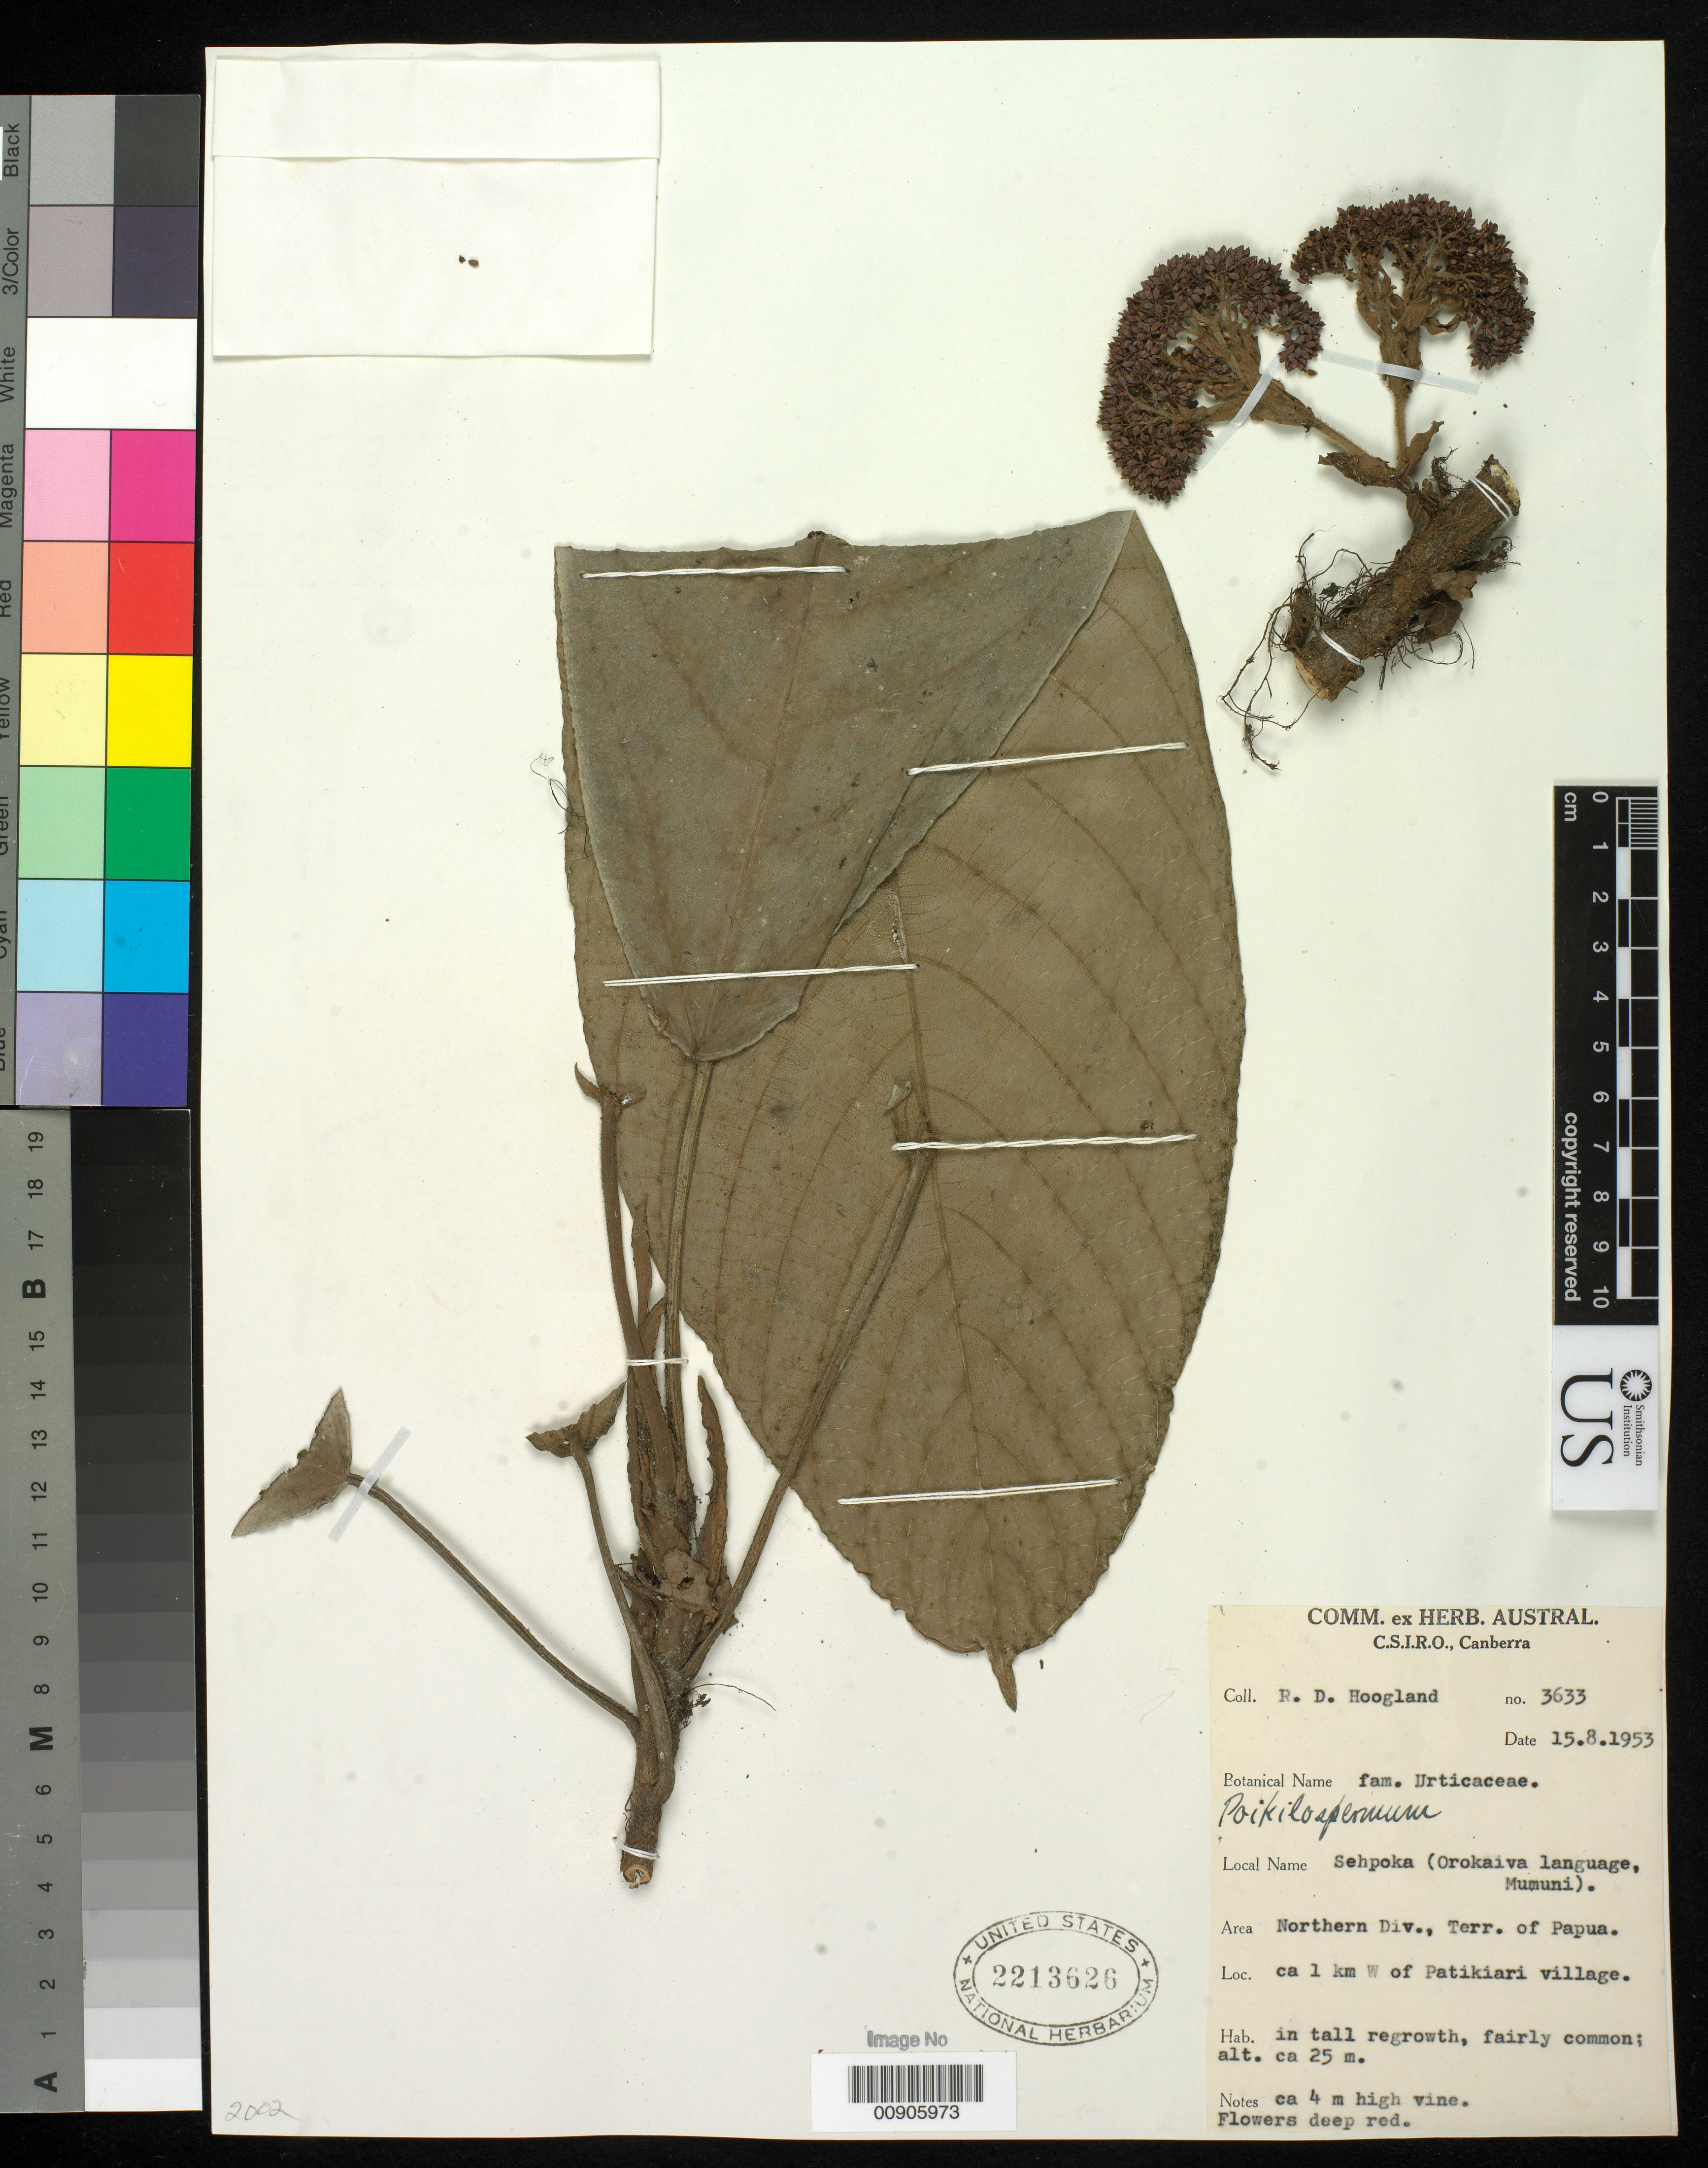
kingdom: Plantae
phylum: Tracheophyta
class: Magnoliopsida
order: Rosales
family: Urticaceae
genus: Poikilospermum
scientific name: Poikilospermum sp.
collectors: R. D. Hoogland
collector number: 3633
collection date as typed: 15 Aug 1953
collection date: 1953-08-15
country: Papua New Guinea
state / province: Northern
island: New Guinea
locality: Terr. of Papua. Ca. 1 km W of Patikiari village.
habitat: in tall regrowth, fairly common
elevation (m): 25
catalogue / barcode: US 2213626